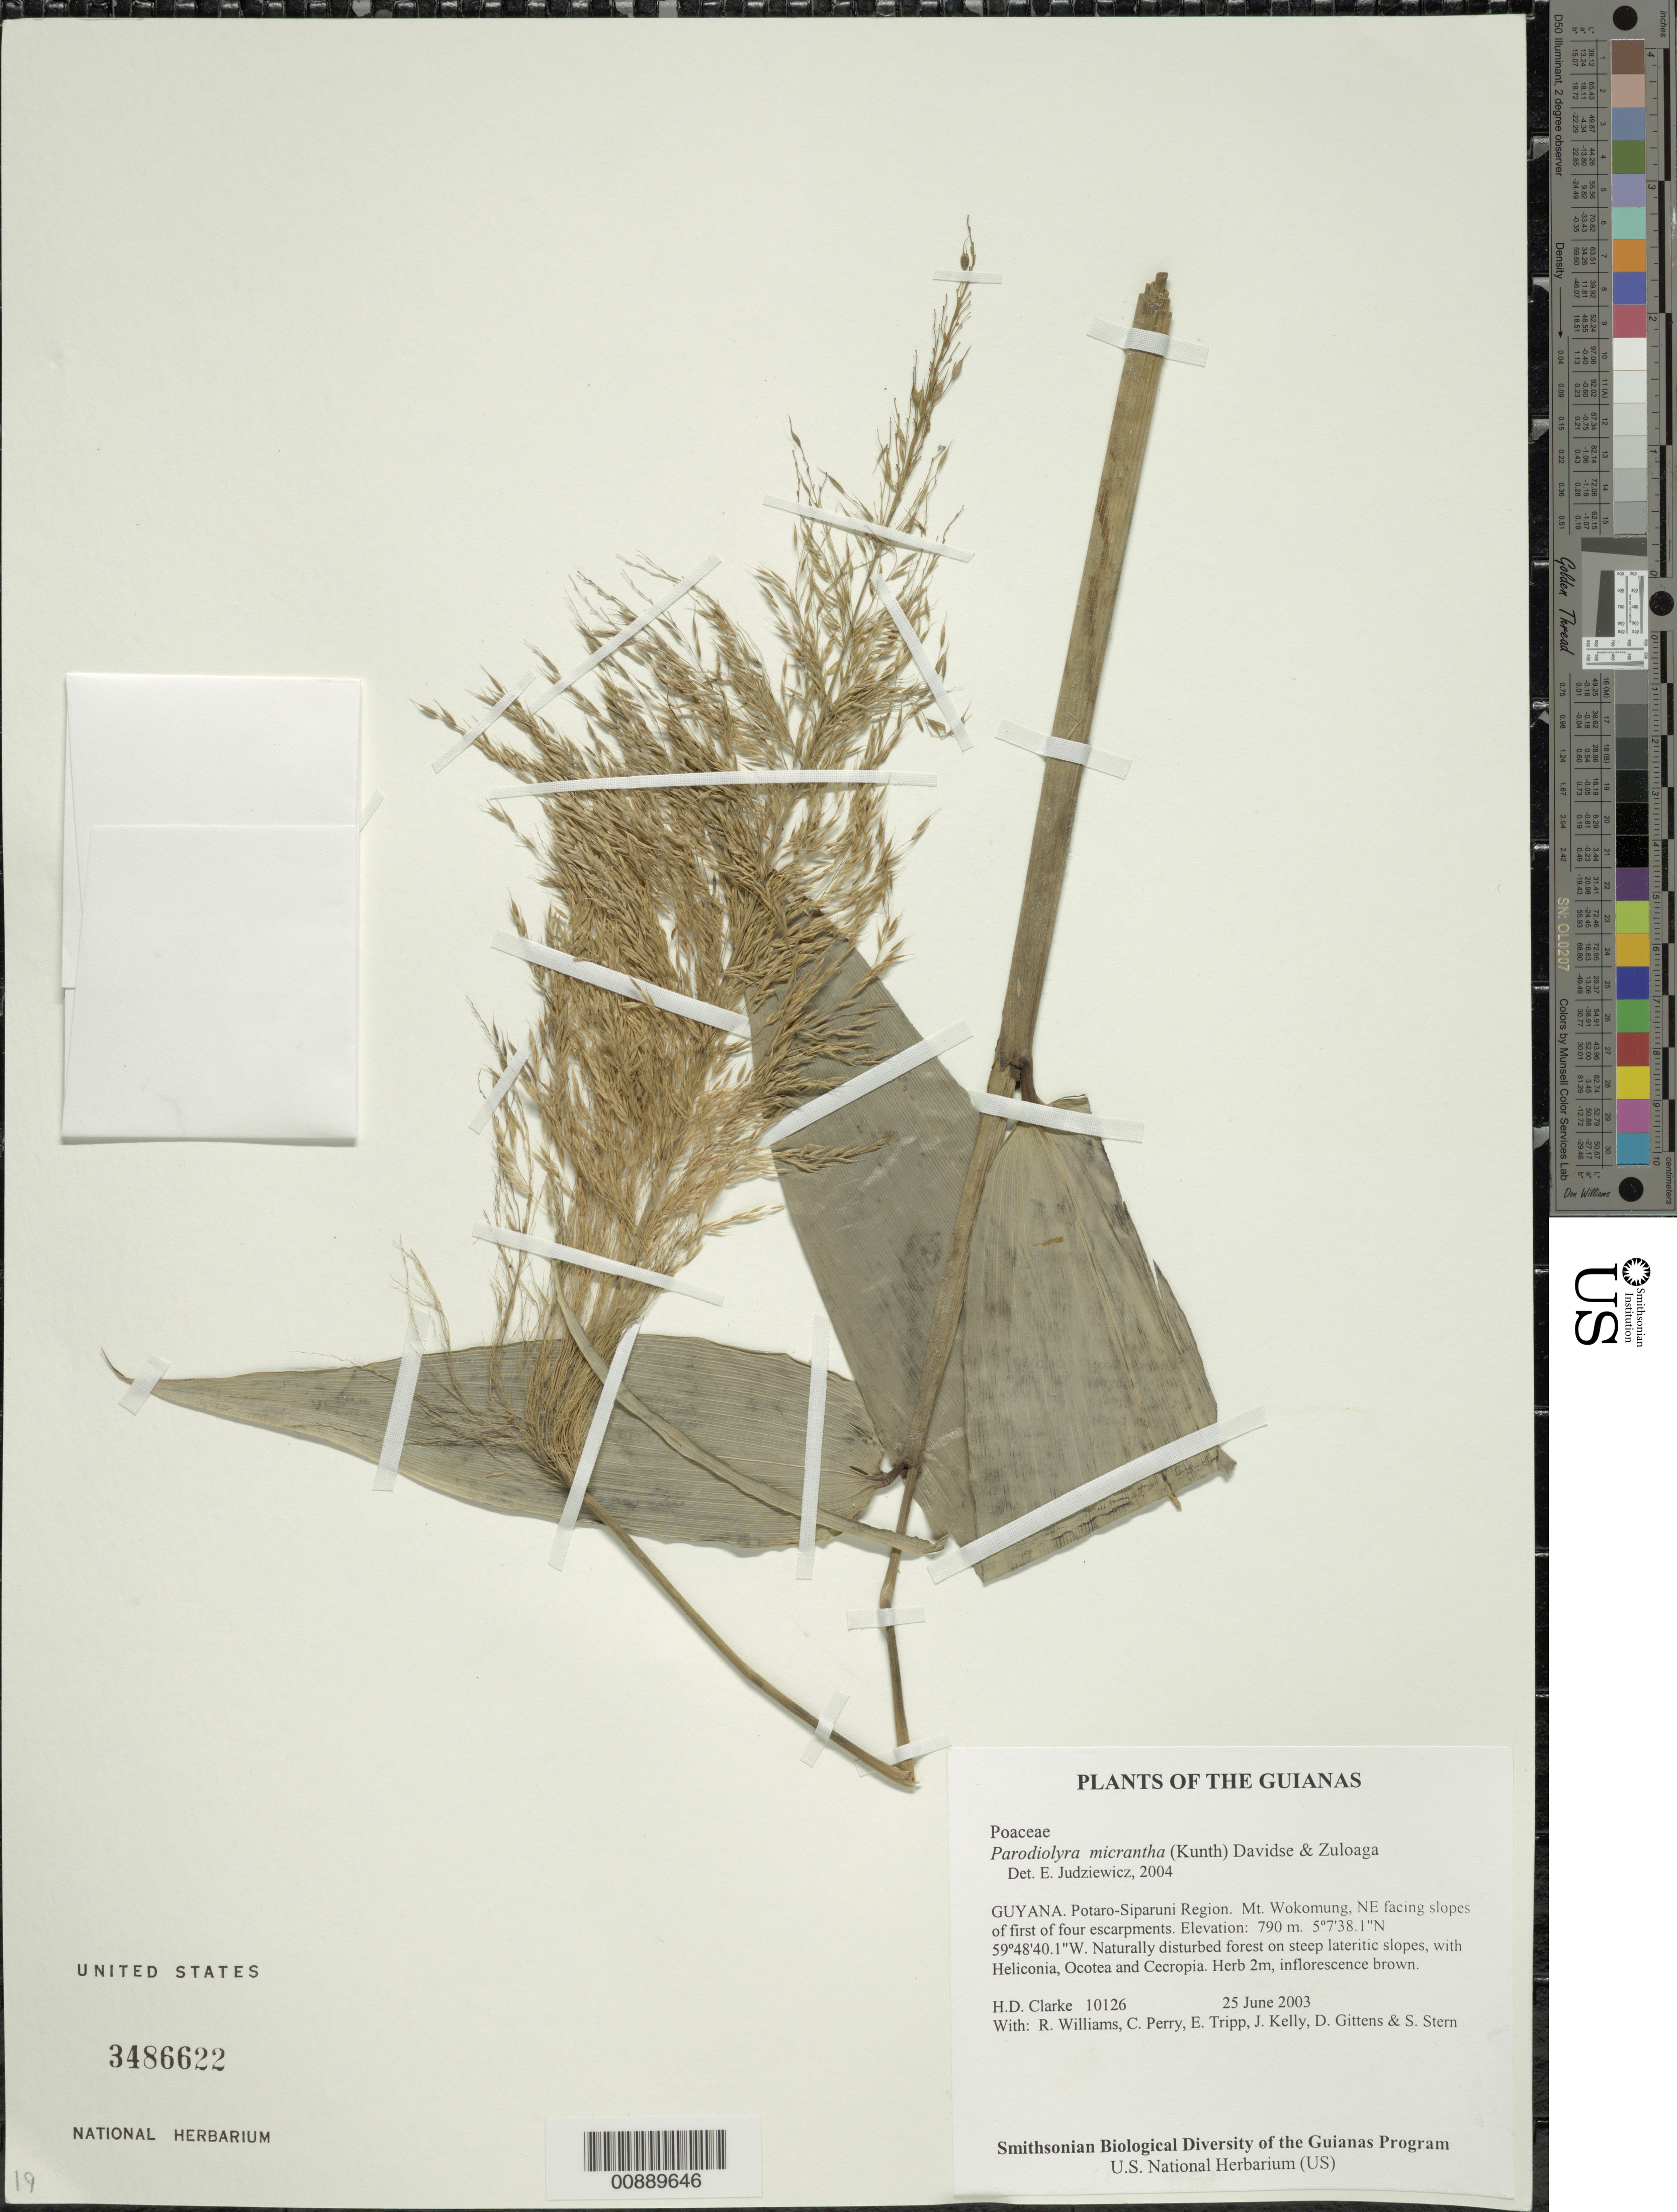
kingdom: Plantae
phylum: Tracheophyta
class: Liliopsida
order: Poales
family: Poaceae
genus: Parodiolyra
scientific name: Parodiolyra micrantha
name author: (Kunth) Davidse & Zuloaga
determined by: Judziewicz, E. J.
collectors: H. D. Clarke, R. Williams, C. Perry, E. Tripp, J. Kelly, D. Gittens & S. R. Stern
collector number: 10126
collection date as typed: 25 June 2003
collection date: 2003-06-25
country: Guyana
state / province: Potaro-Siparuni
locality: Mt. Wokomung, NE facing slopes of first of four escarpments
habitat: Naturally disturbed forest on steep lateritic slopes, with Heliconia, Ocotea and Cecropia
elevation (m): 790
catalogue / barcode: US 3486622